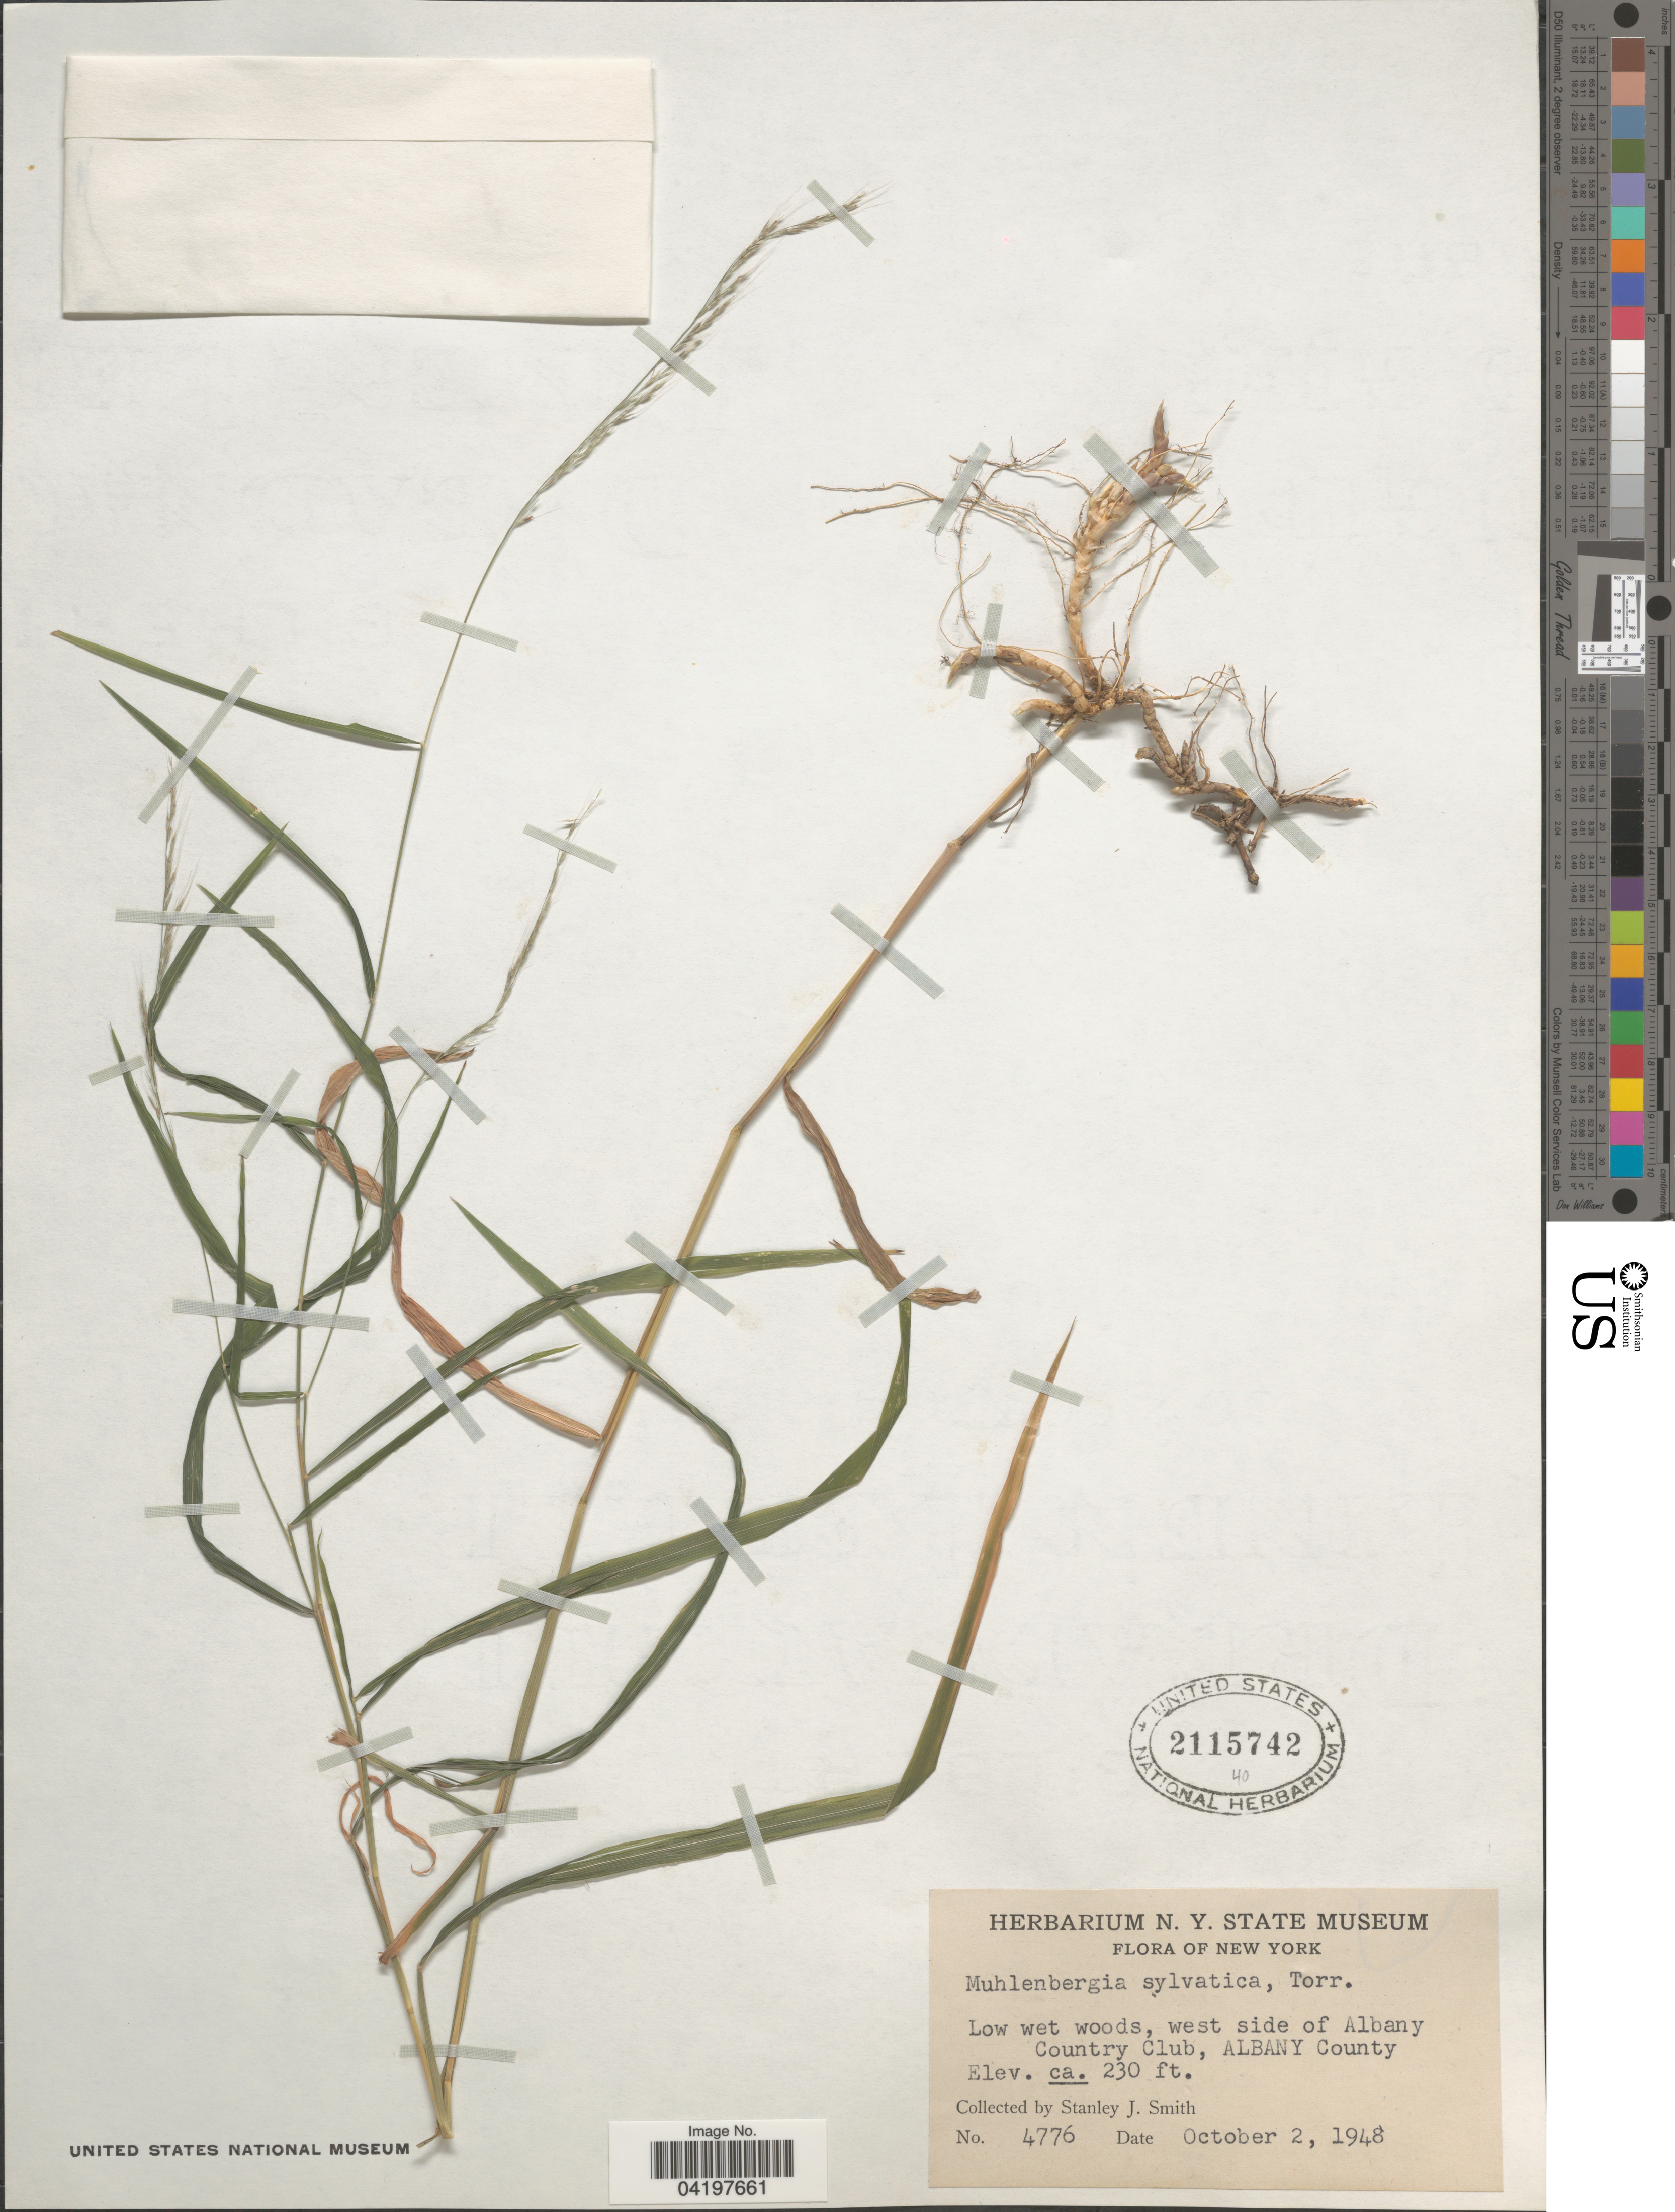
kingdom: Plantae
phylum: Tracheophyta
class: Liliopsida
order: Poales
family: Poaceae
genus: Muhlenbergia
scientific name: Muhlenbergia sylvatica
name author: (Torr.) Torr. ex A. Gray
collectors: S. Smith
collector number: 4776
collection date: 1948-10-02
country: United States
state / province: New York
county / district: Albany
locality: Low wet woods, west side of Albany Country Club, Albany County.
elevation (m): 70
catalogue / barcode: US 2115742